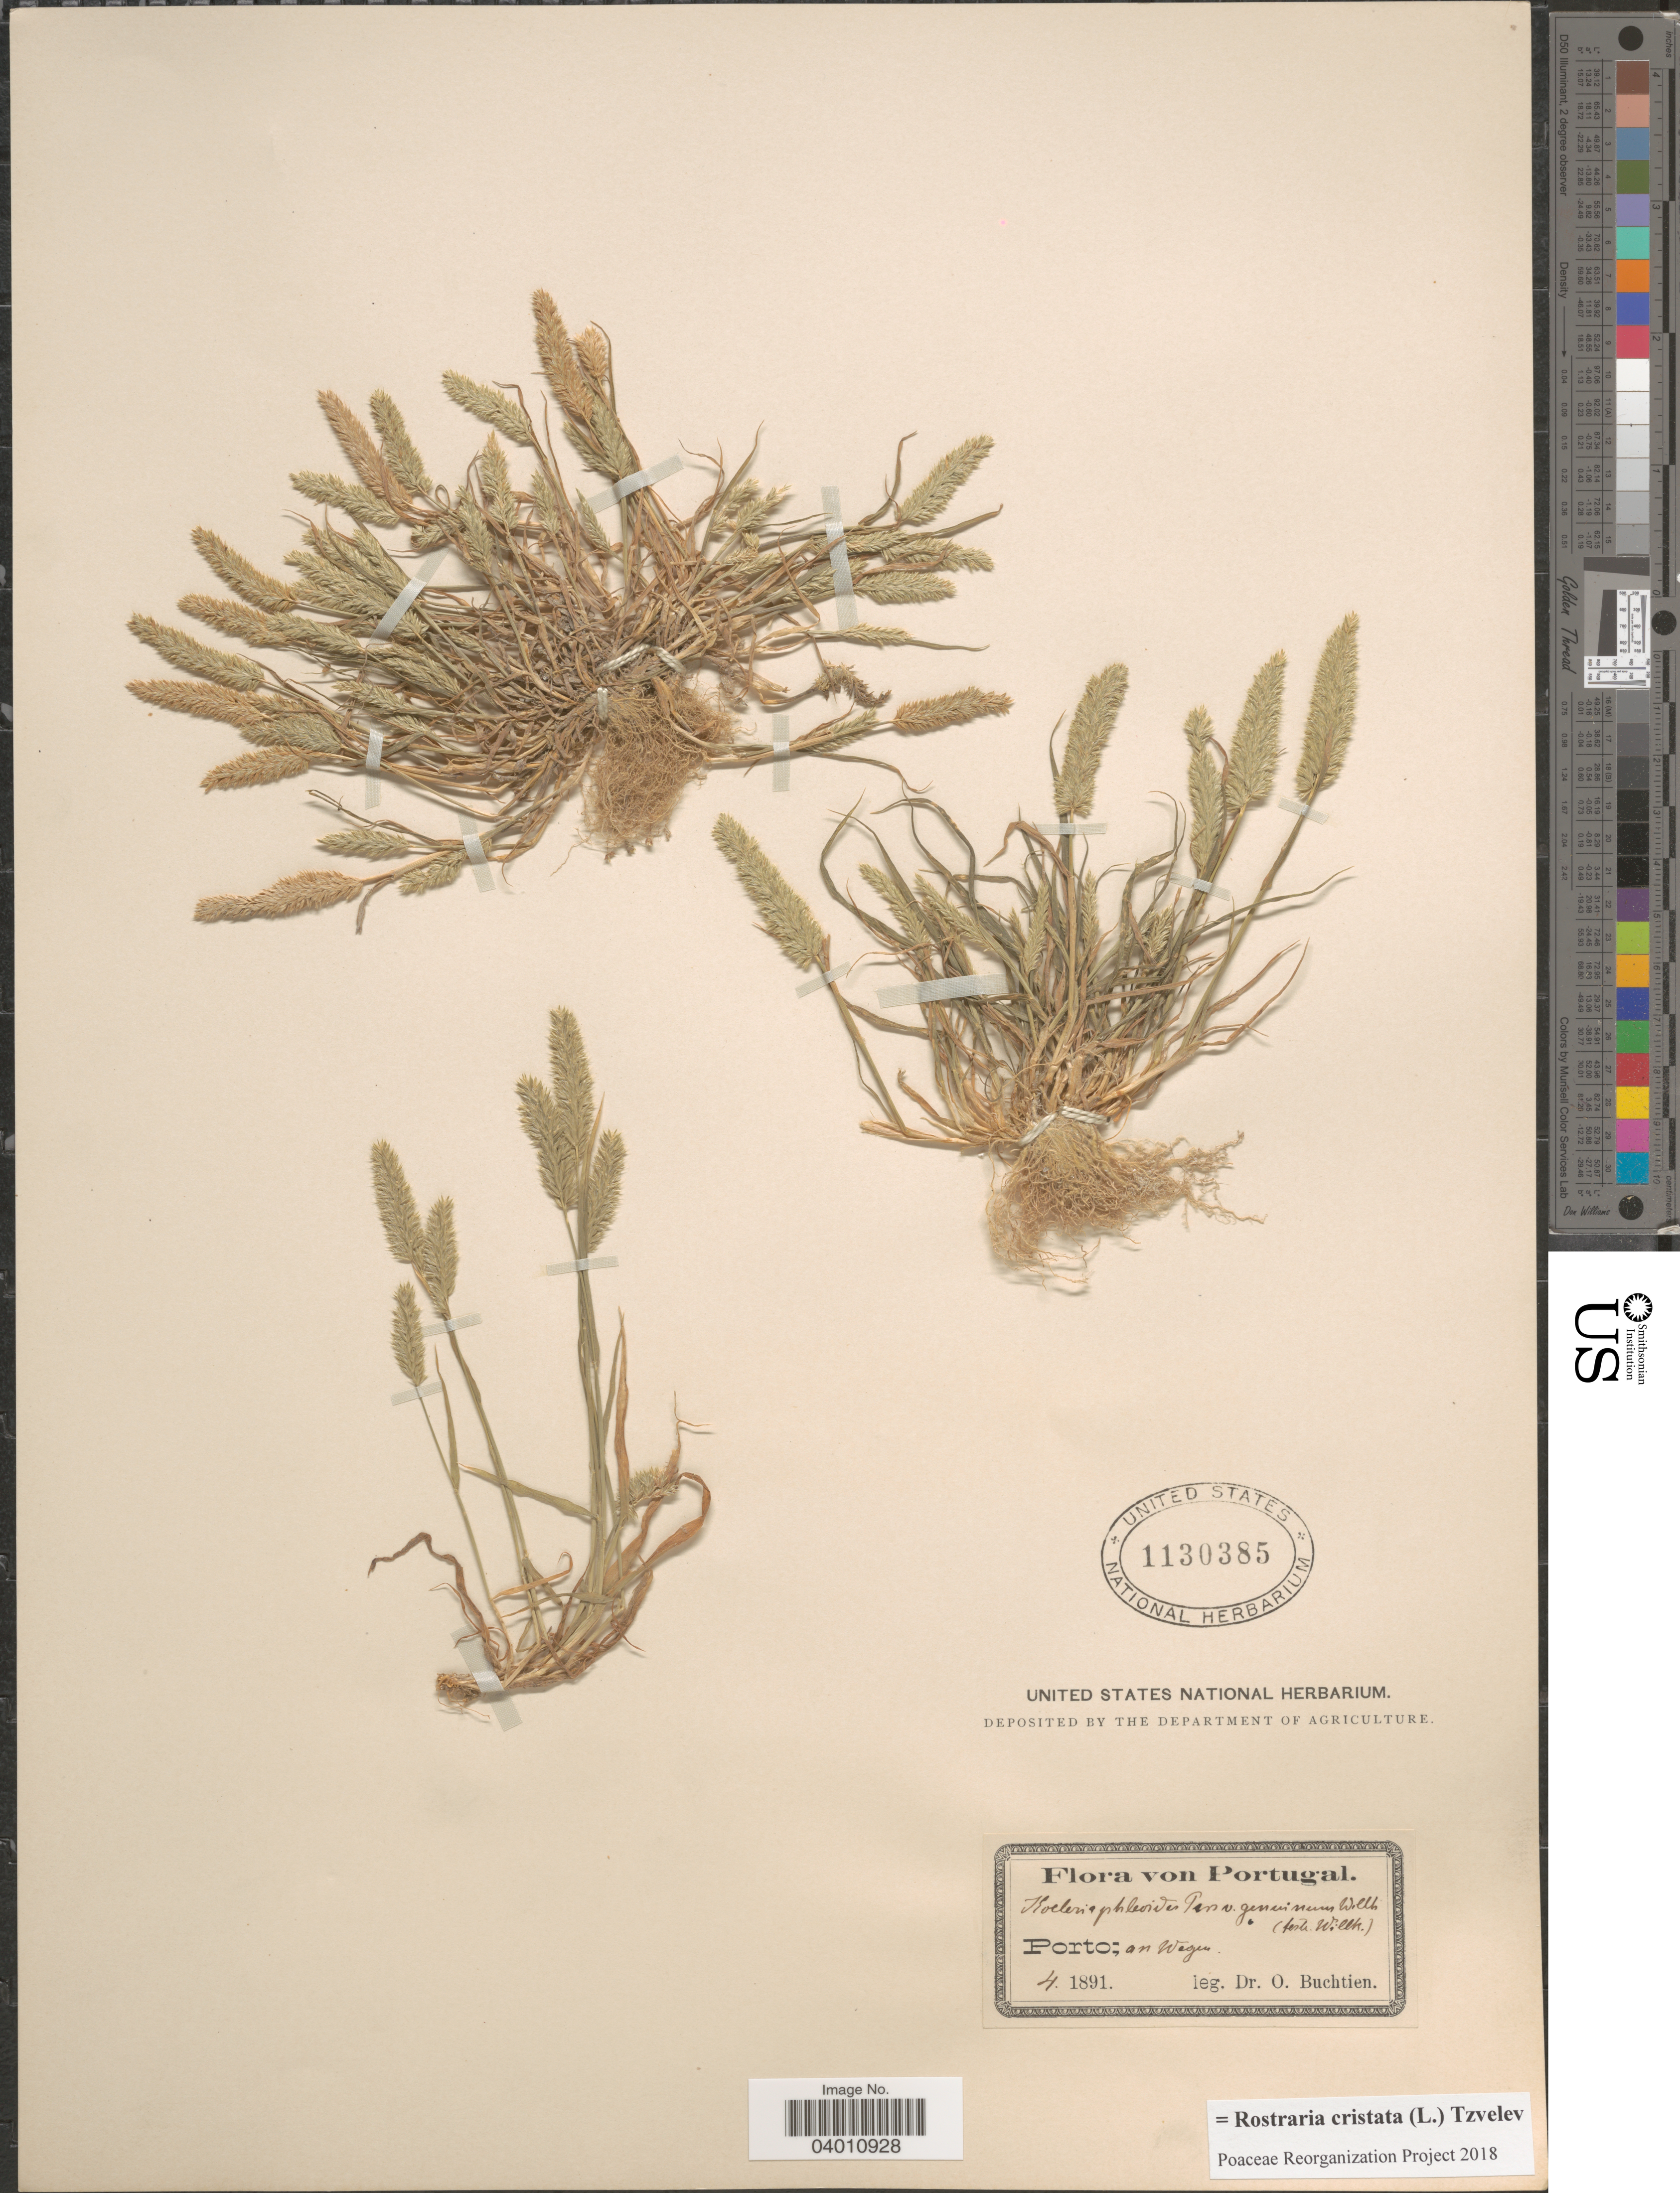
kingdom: Plantae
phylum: Tracheophyta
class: Liliopsida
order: Poales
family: Poaceae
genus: Rostraria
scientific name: Rostraria cristata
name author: (L.) Tzvelev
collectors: O. Buchtien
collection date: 1891-04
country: Portugal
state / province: Porto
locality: Porto; an Wegen.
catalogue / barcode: US 1130385